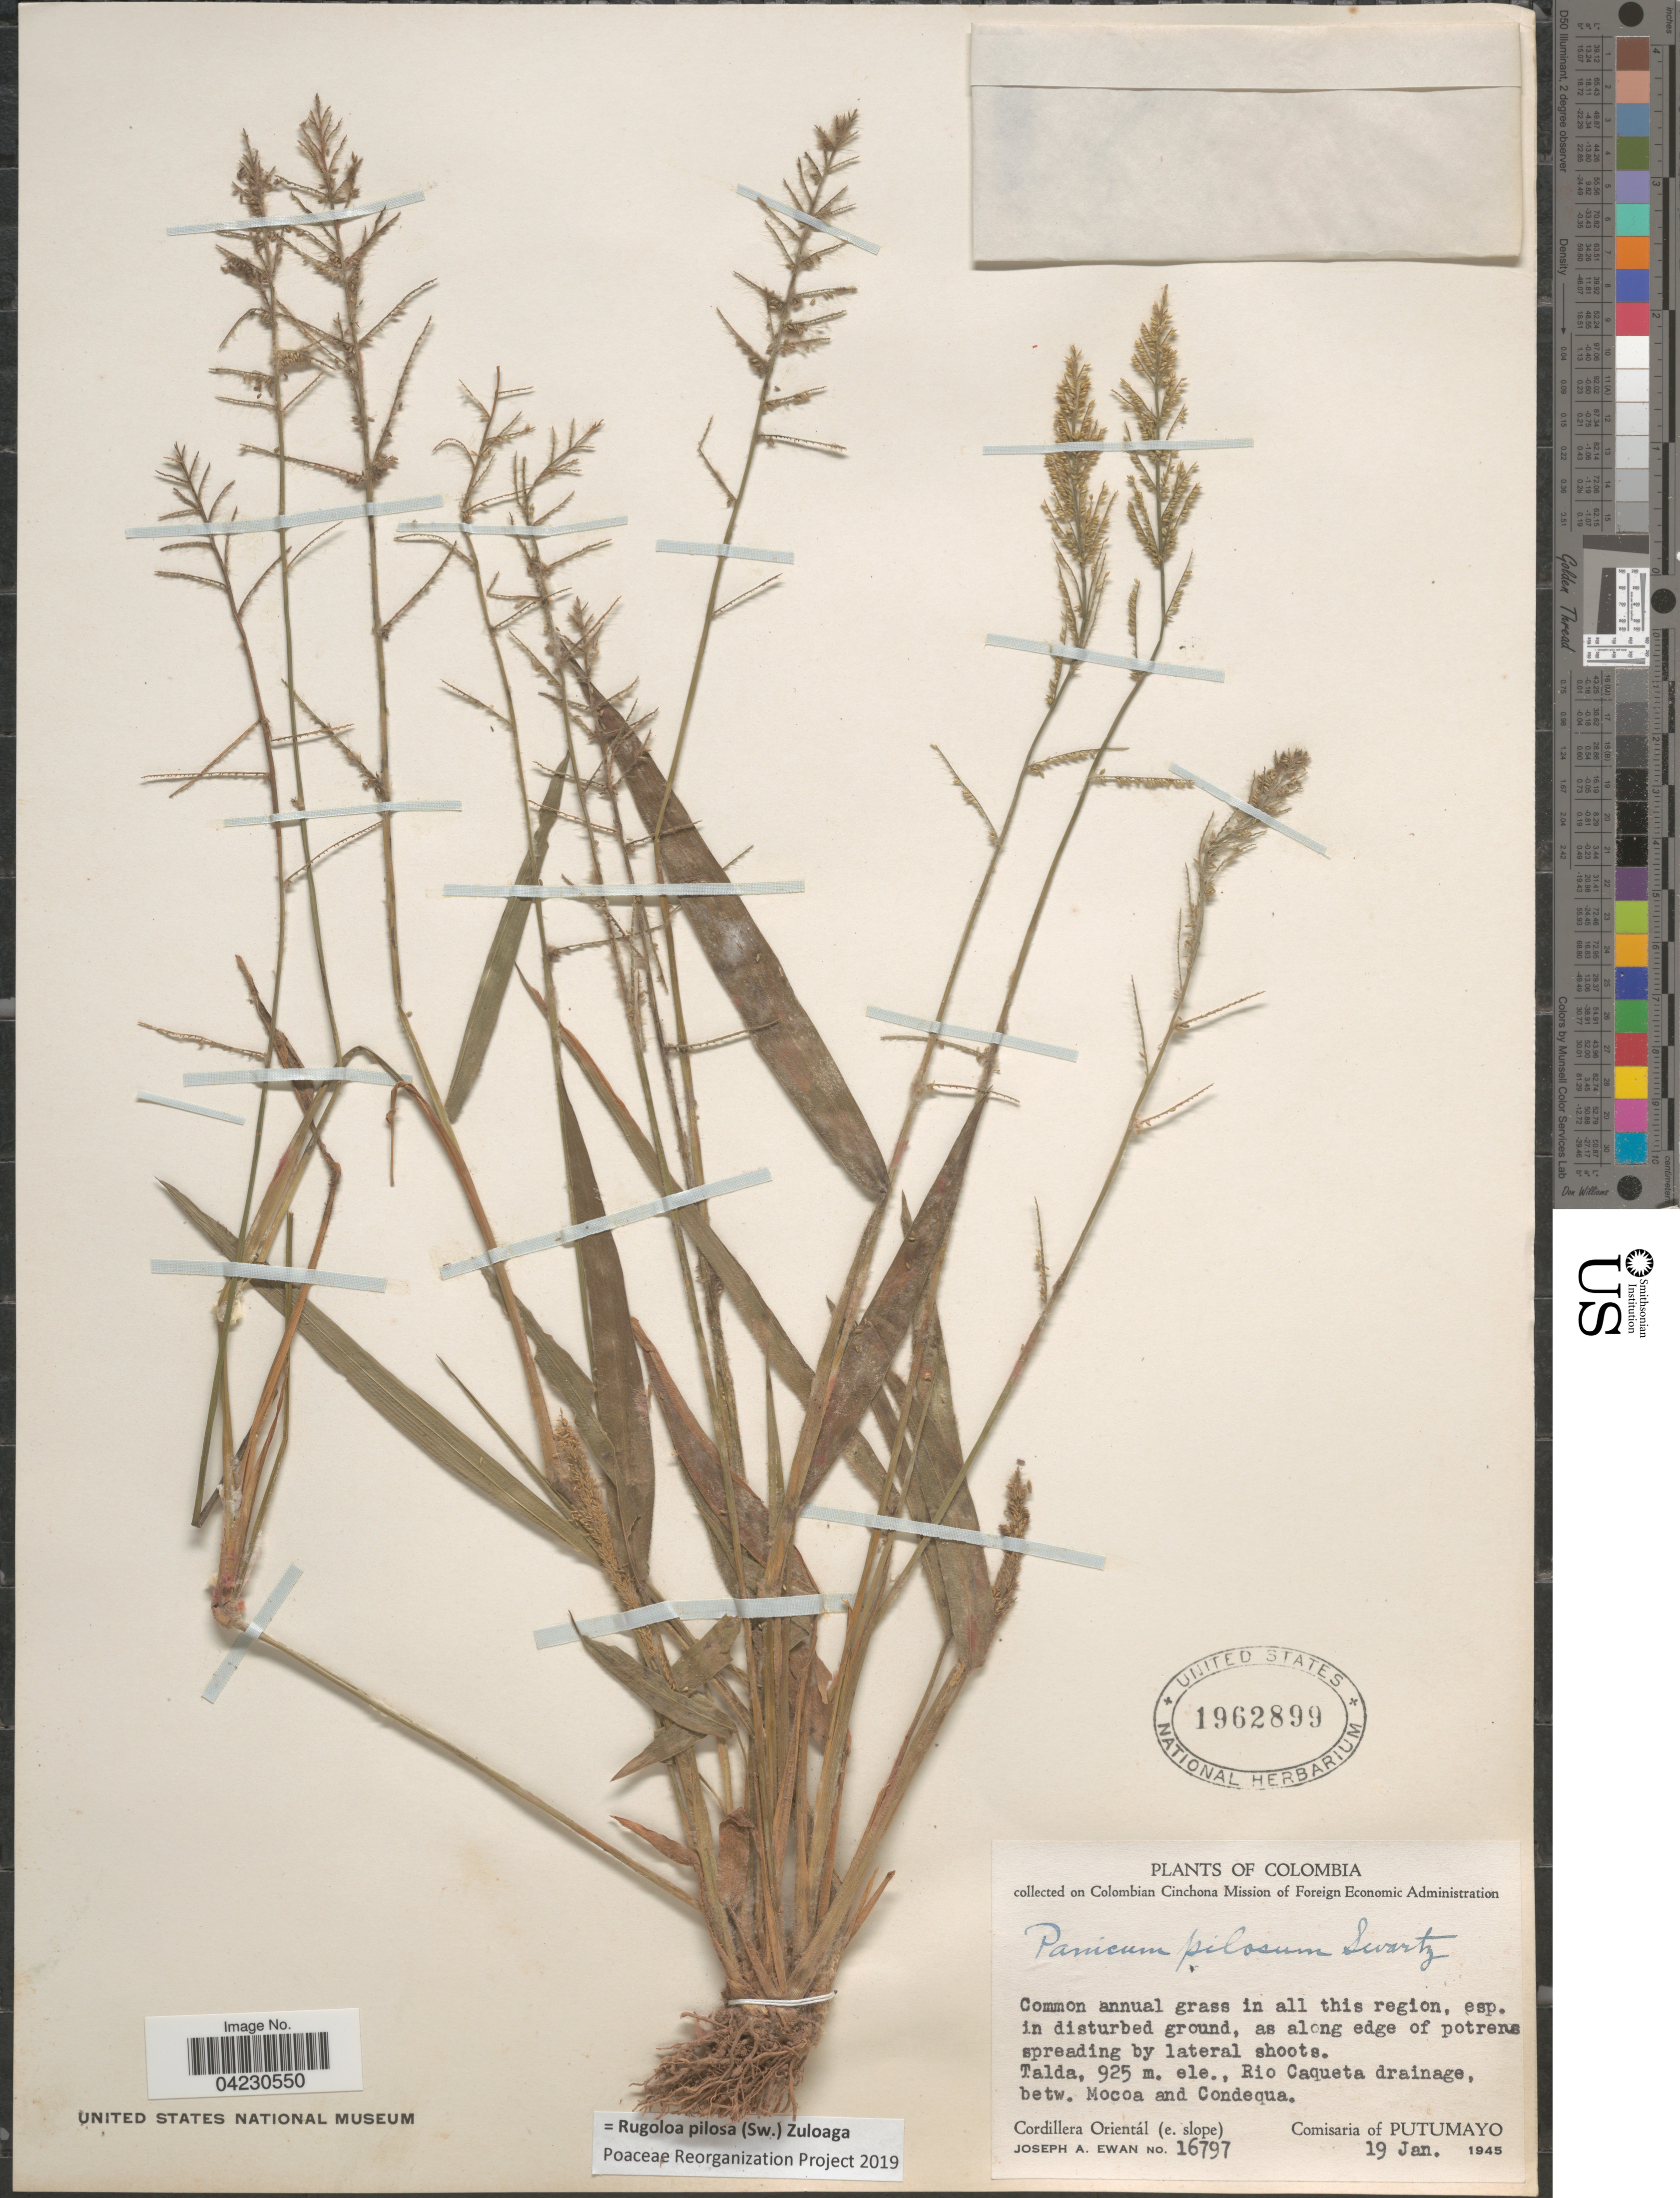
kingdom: Plantae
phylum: Tracheophyta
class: Liliopsida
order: Poales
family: Poaceae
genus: Rugoloa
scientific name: Rugoloa pilosa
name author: (Sw.) Zuloaga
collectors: J. A. Ewan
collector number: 16797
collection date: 1945-01-19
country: Colombia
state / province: Putumayo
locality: Talda, Rop Caqueta drainage, betw. Mocoa and Condequa. Cordillera Orientál (e. slope). Comisaria of Putumayo.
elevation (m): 925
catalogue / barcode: US 1962899